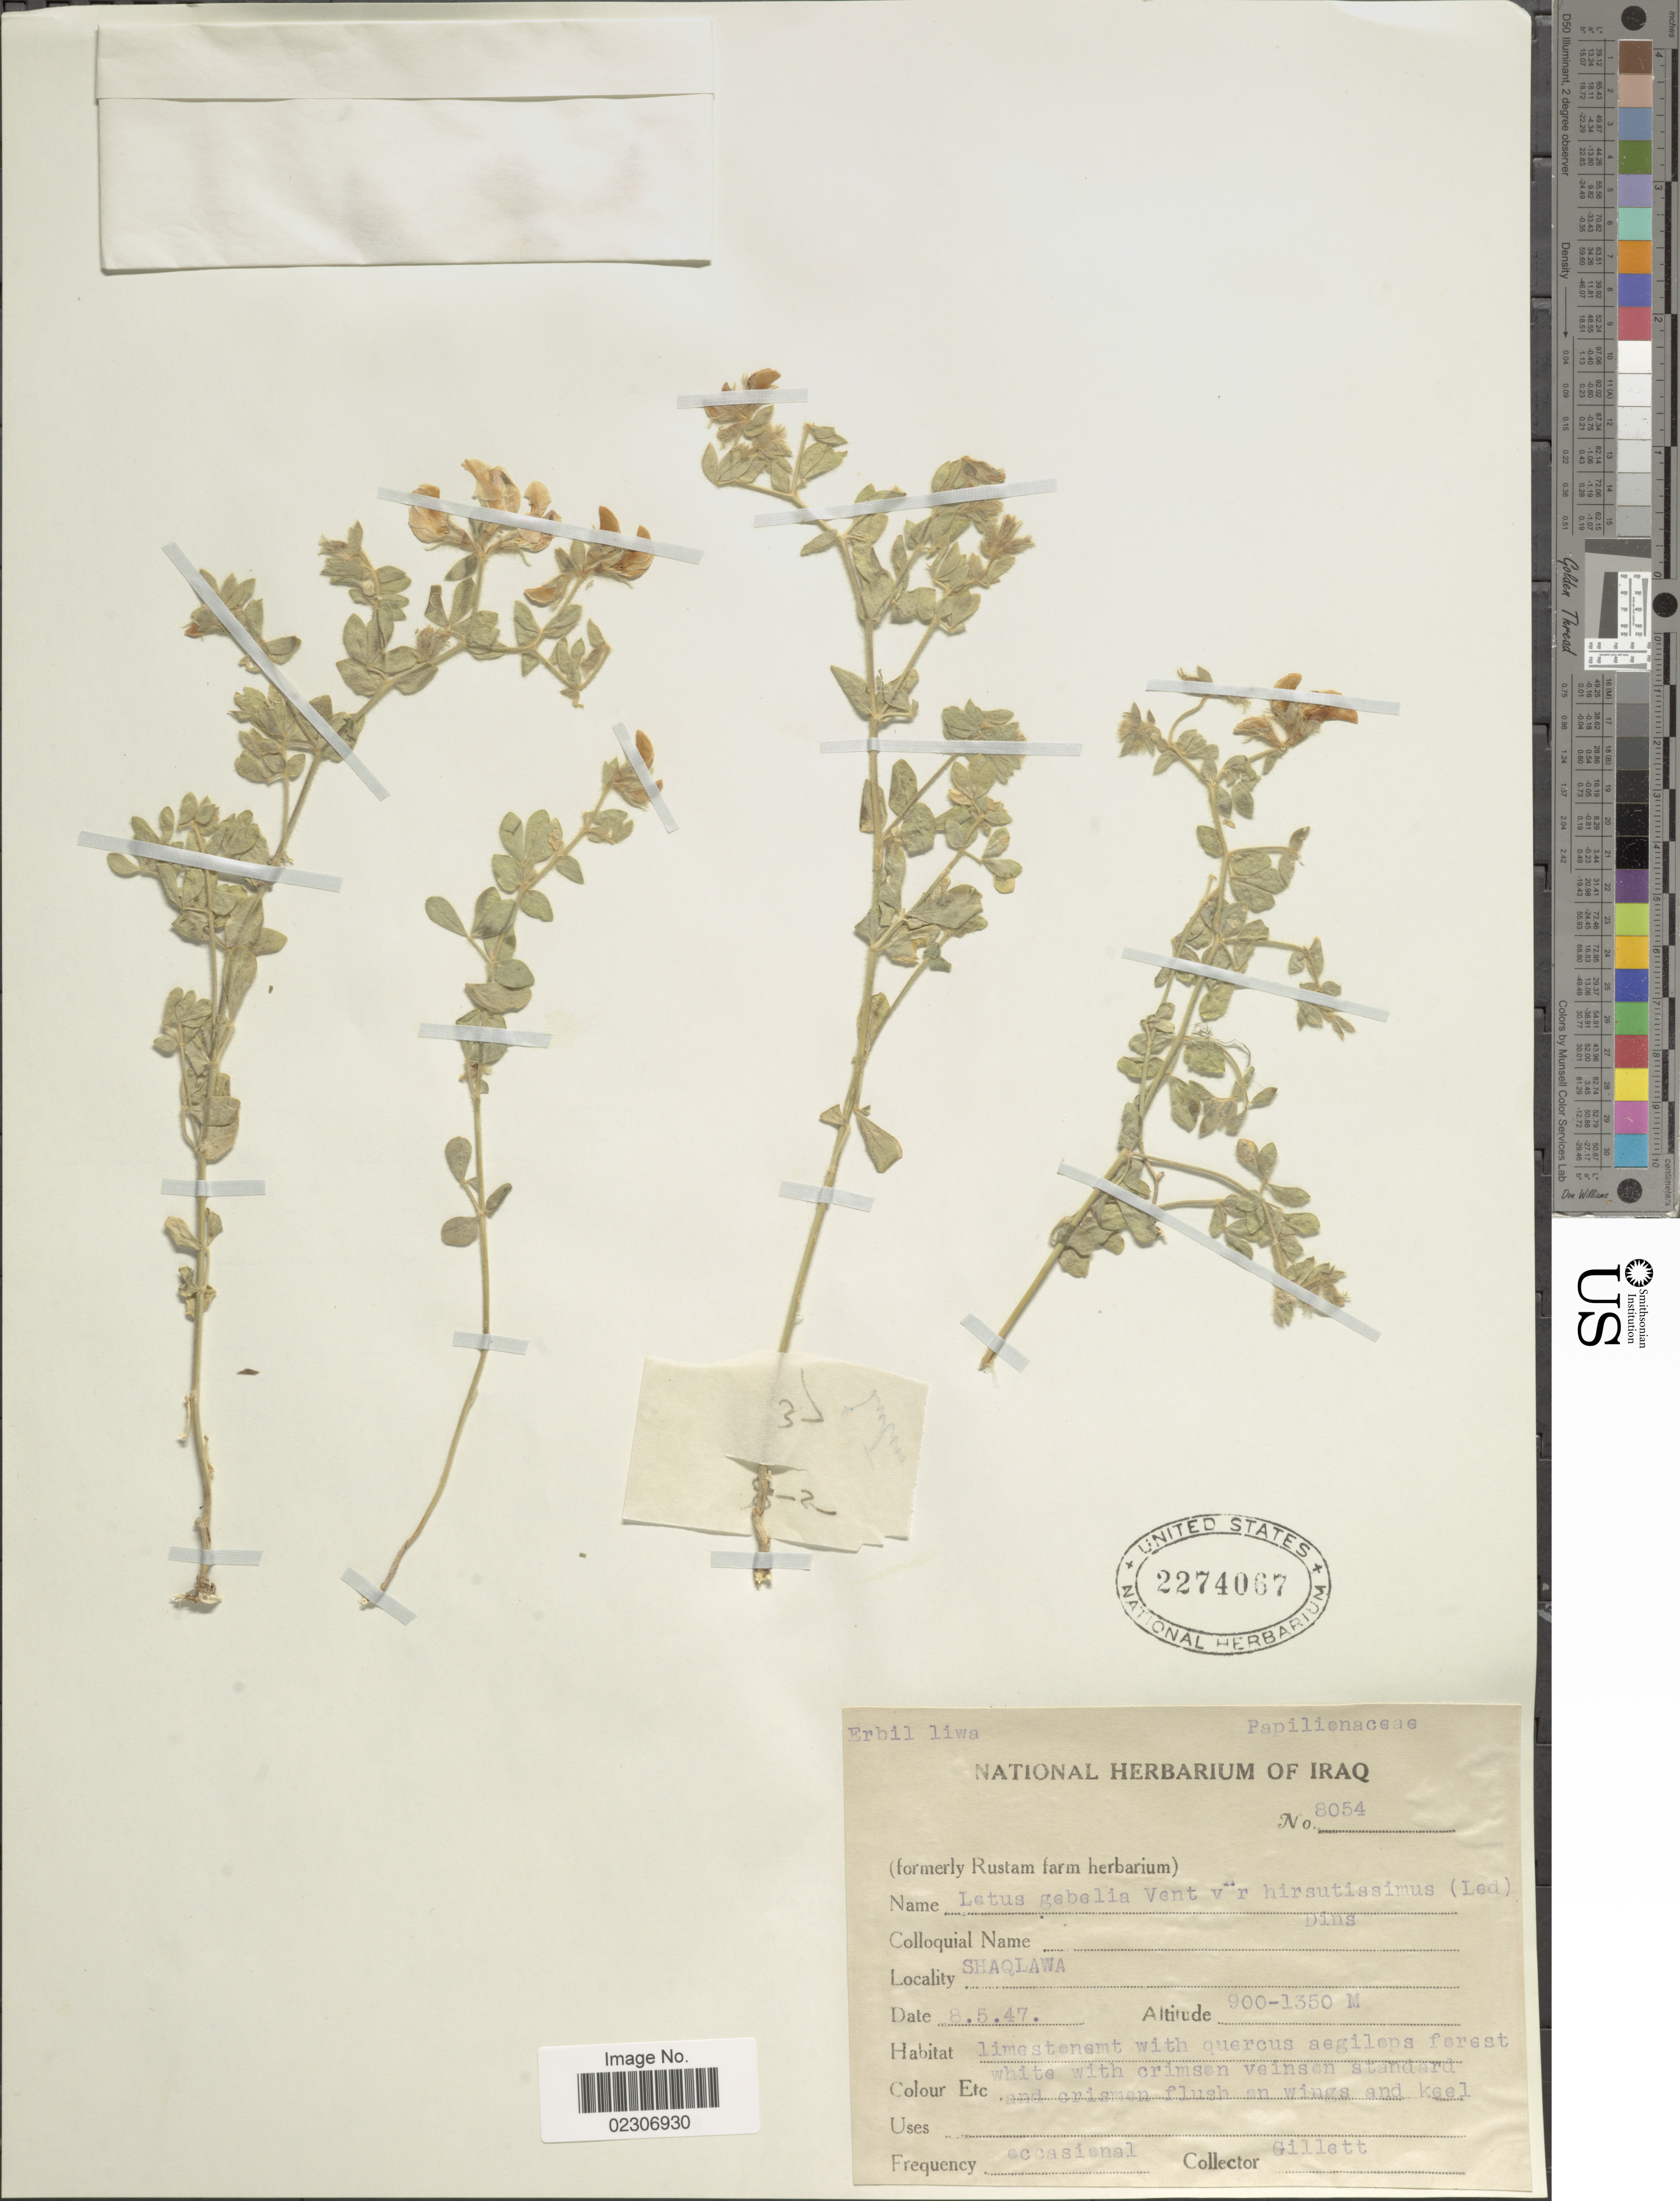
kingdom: Plantae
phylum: Tracheophyta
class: Magnoliopsida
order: Fabales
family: Fabaceae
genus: Lotus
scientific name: Lotus gebelia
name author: Vent.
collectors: Gillett, --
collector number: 8054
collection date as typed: Transcribed d/m/y: 8/5/47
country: Iraq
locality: Shaqlawa, Erbil Liwa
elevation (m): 900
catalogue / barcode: US 2274067